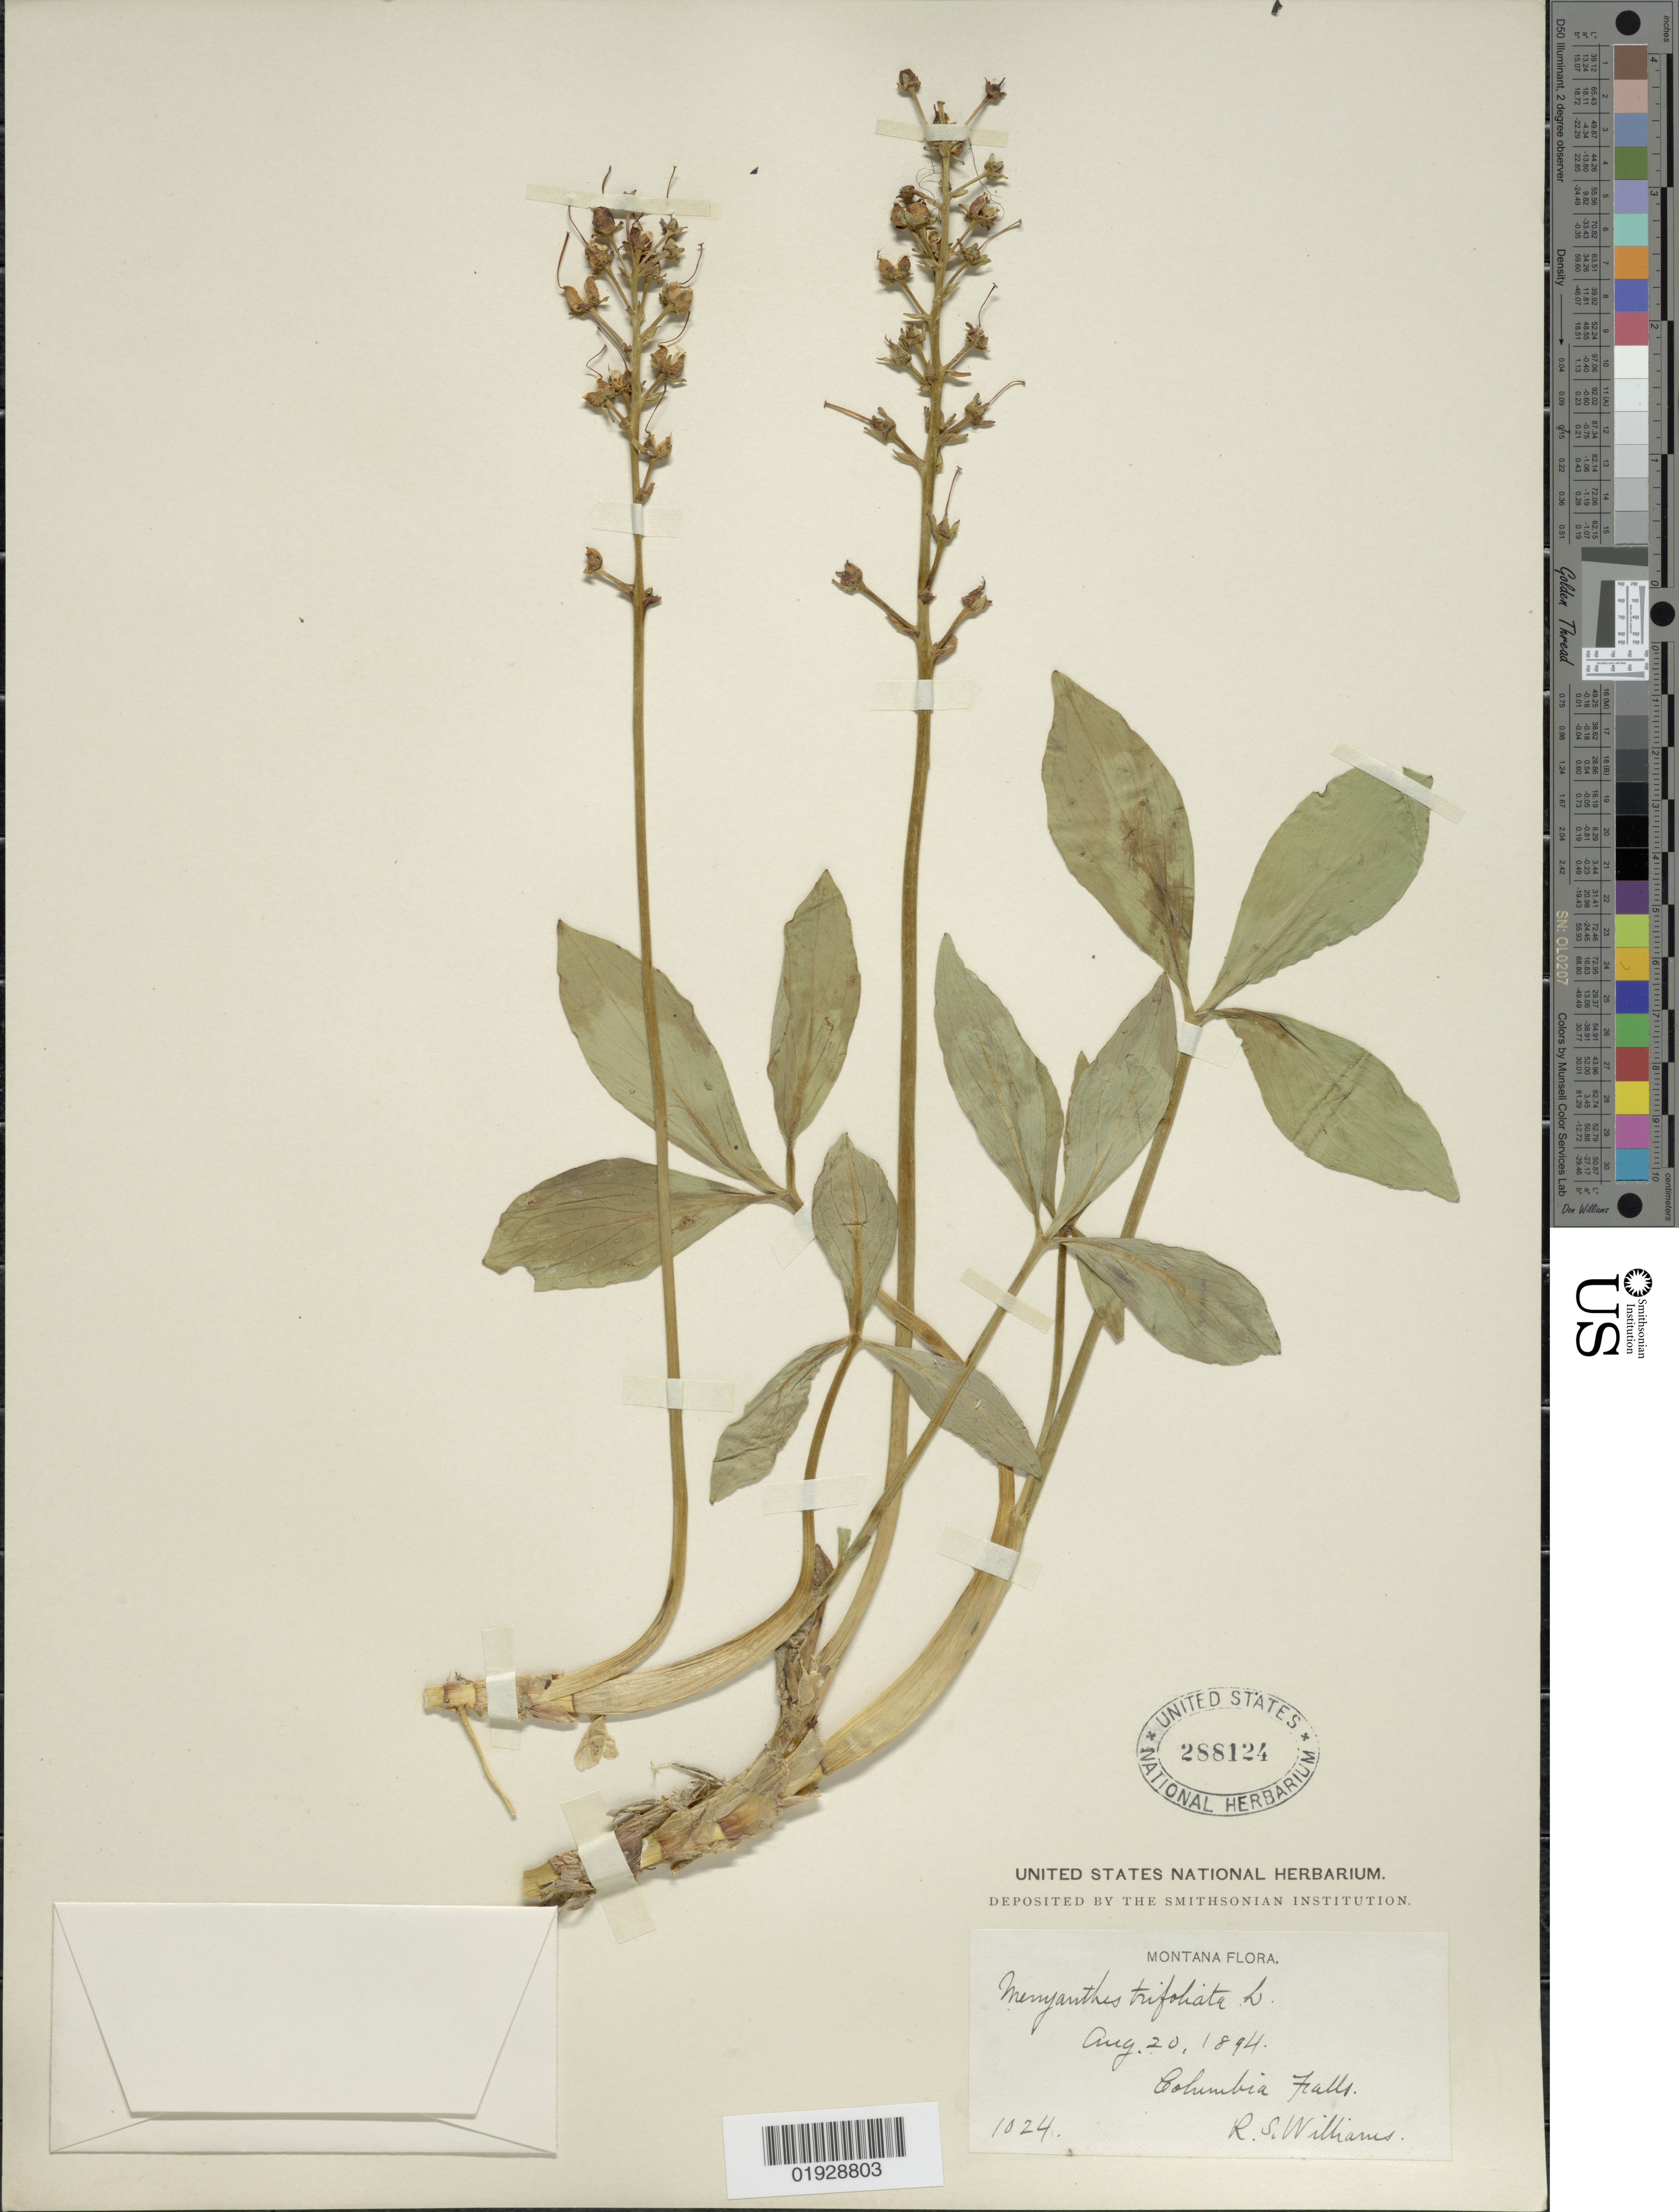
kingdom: Plantae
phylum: Tracheophyta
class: Magnoliopsida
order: Asterales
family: Menyanthaceae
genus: Menyanthes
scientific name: Menyanthes trifoliata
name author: L.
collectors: R. S. Williams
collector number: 1024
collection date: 1894-08-20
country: United States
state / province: Montana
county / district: Flathead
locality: Columbia Falls.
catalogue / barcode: US 288124